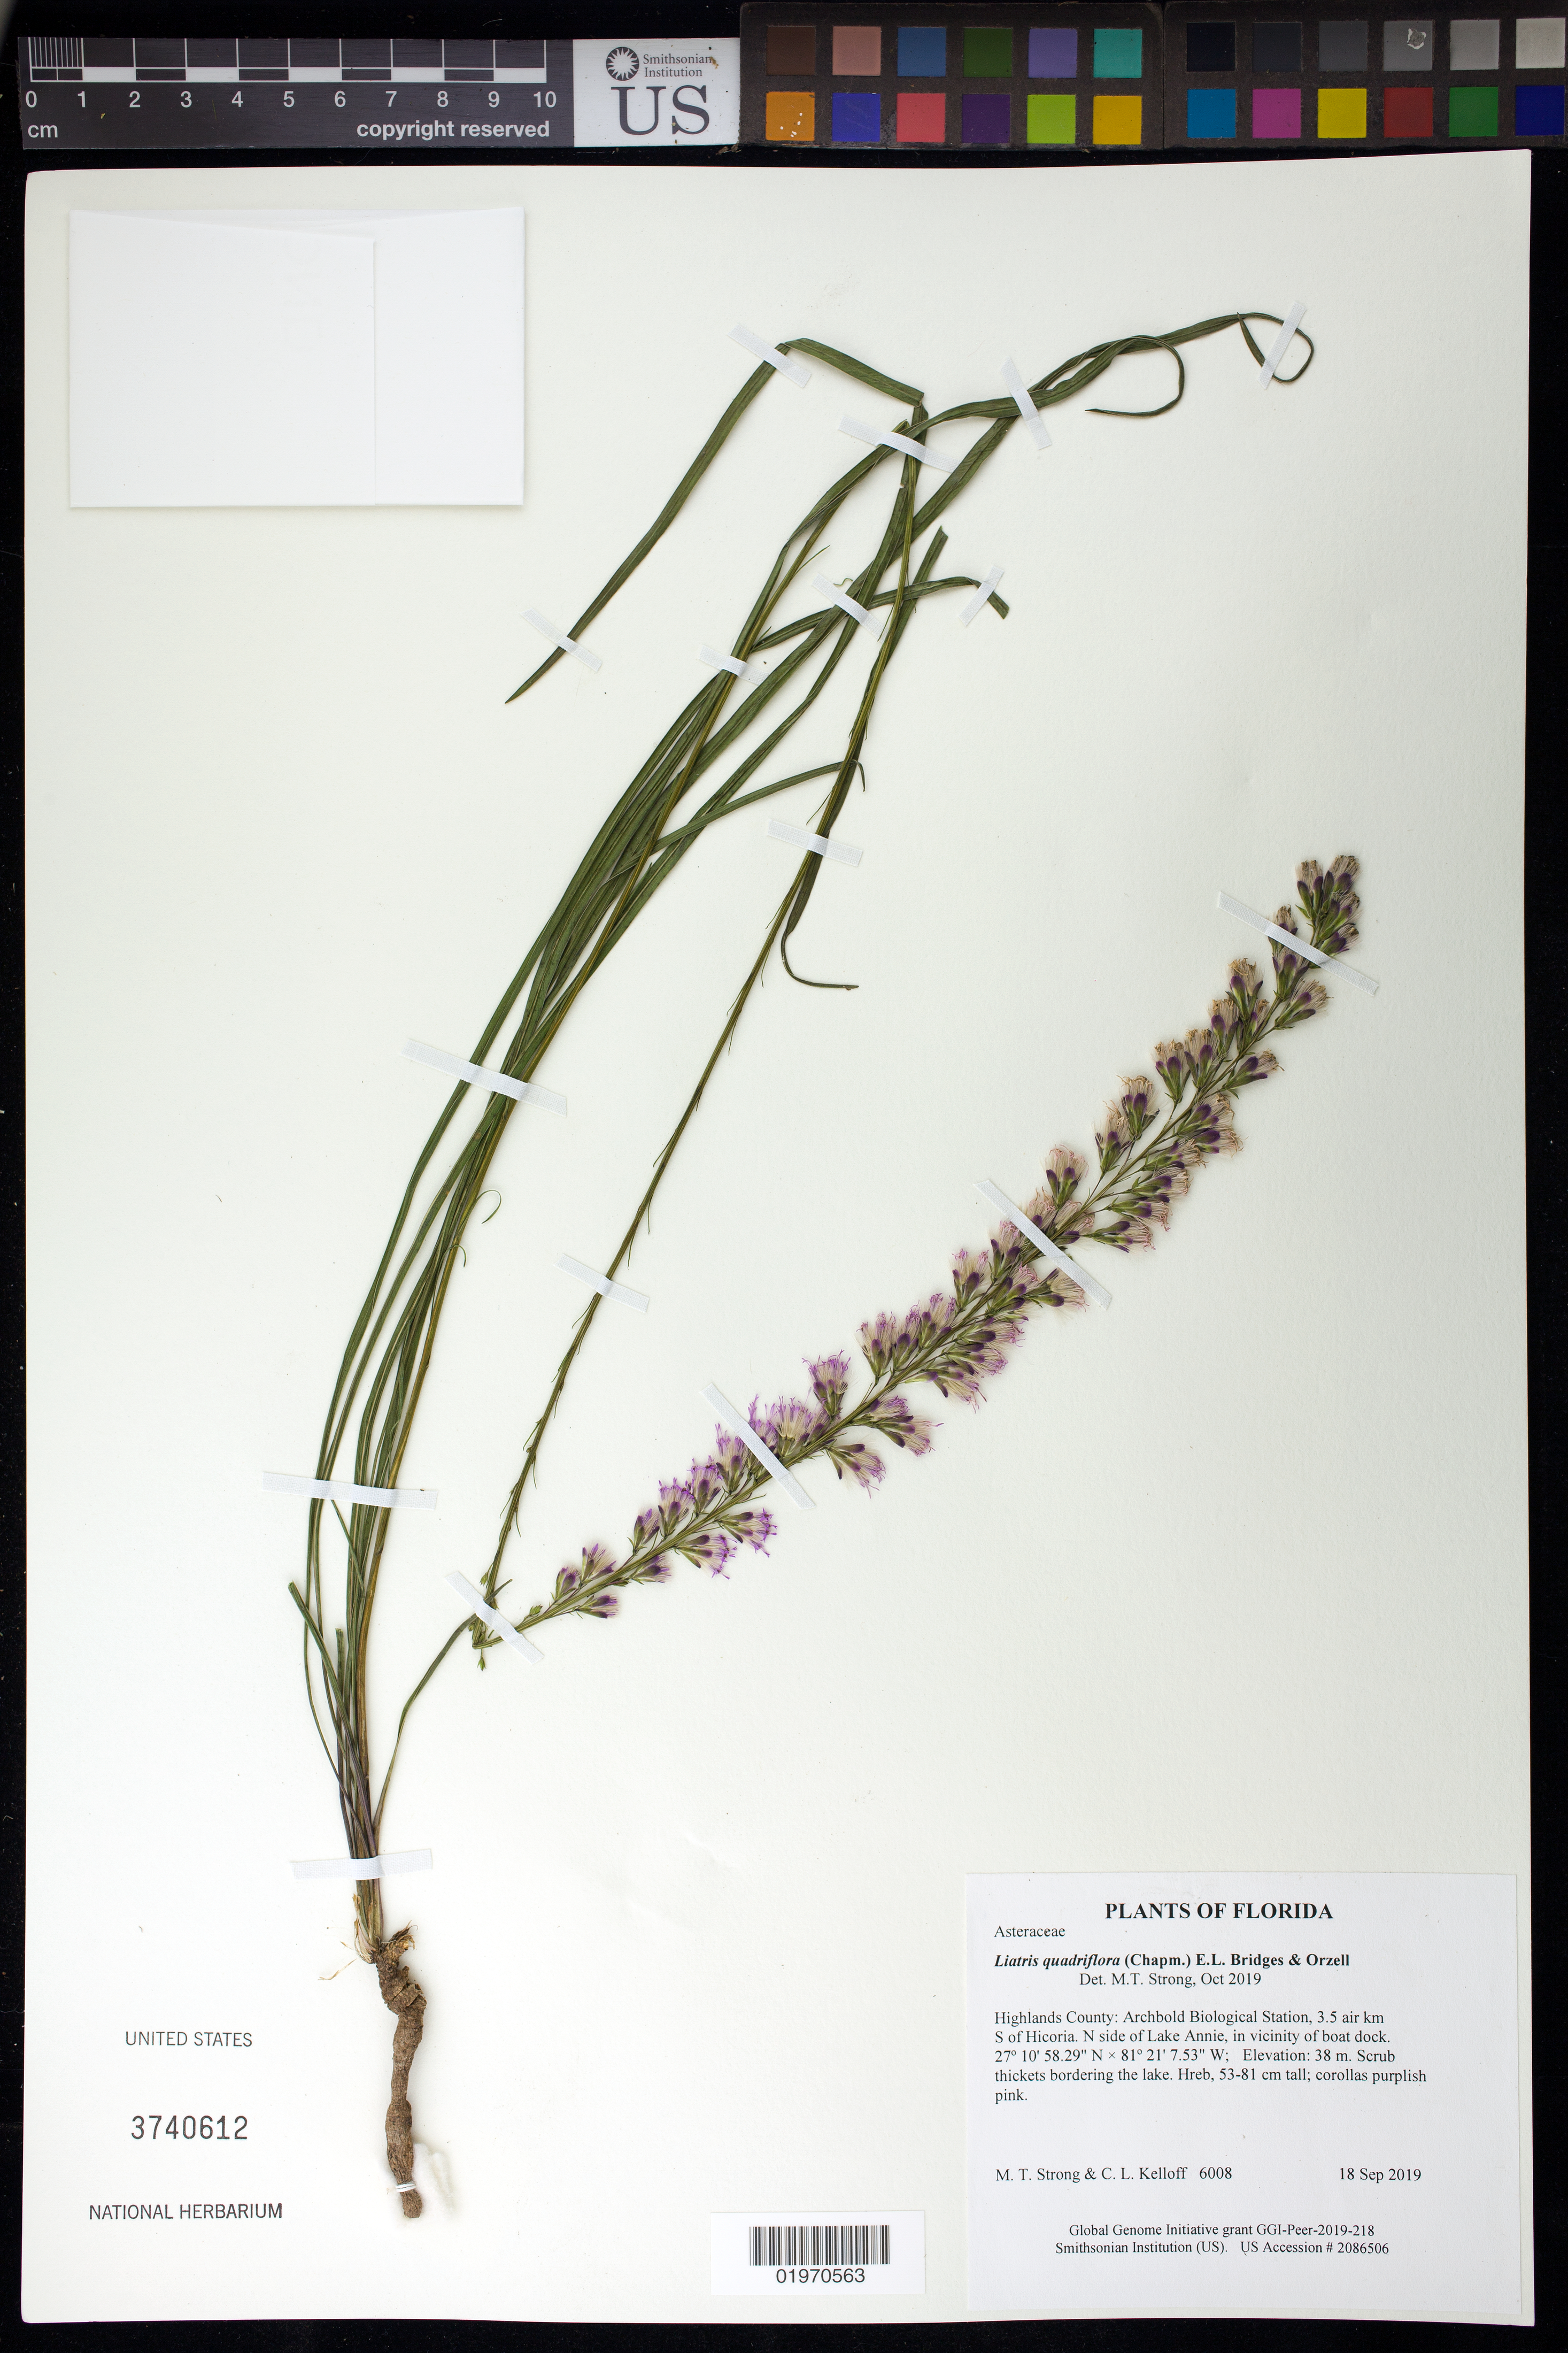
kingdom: Plantae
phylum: Tracheophyta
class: Magnoliopsida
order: Asterales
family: Asteraceae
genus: Liatris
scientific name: Liatris quadriflora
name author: (Chapm.) Bridges & Orzell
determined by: Strong, Mark T., (BOT), Smithsonian Institution - National Museum of Natural History (UNITED STATES)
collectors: M. T. Strong & C. L. Kelloff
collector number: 6008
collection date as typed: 18 Sep 2019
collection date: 2019-09-18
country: United States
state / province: Florida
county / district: Highlands County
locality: Archbold Biological Station, 3.5 air km S of Hicoria. N side of Lake Annie, in vicinity of boat dock.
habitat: Scrub thickets bordering the lake.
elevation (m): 38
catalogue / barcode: US 3740612